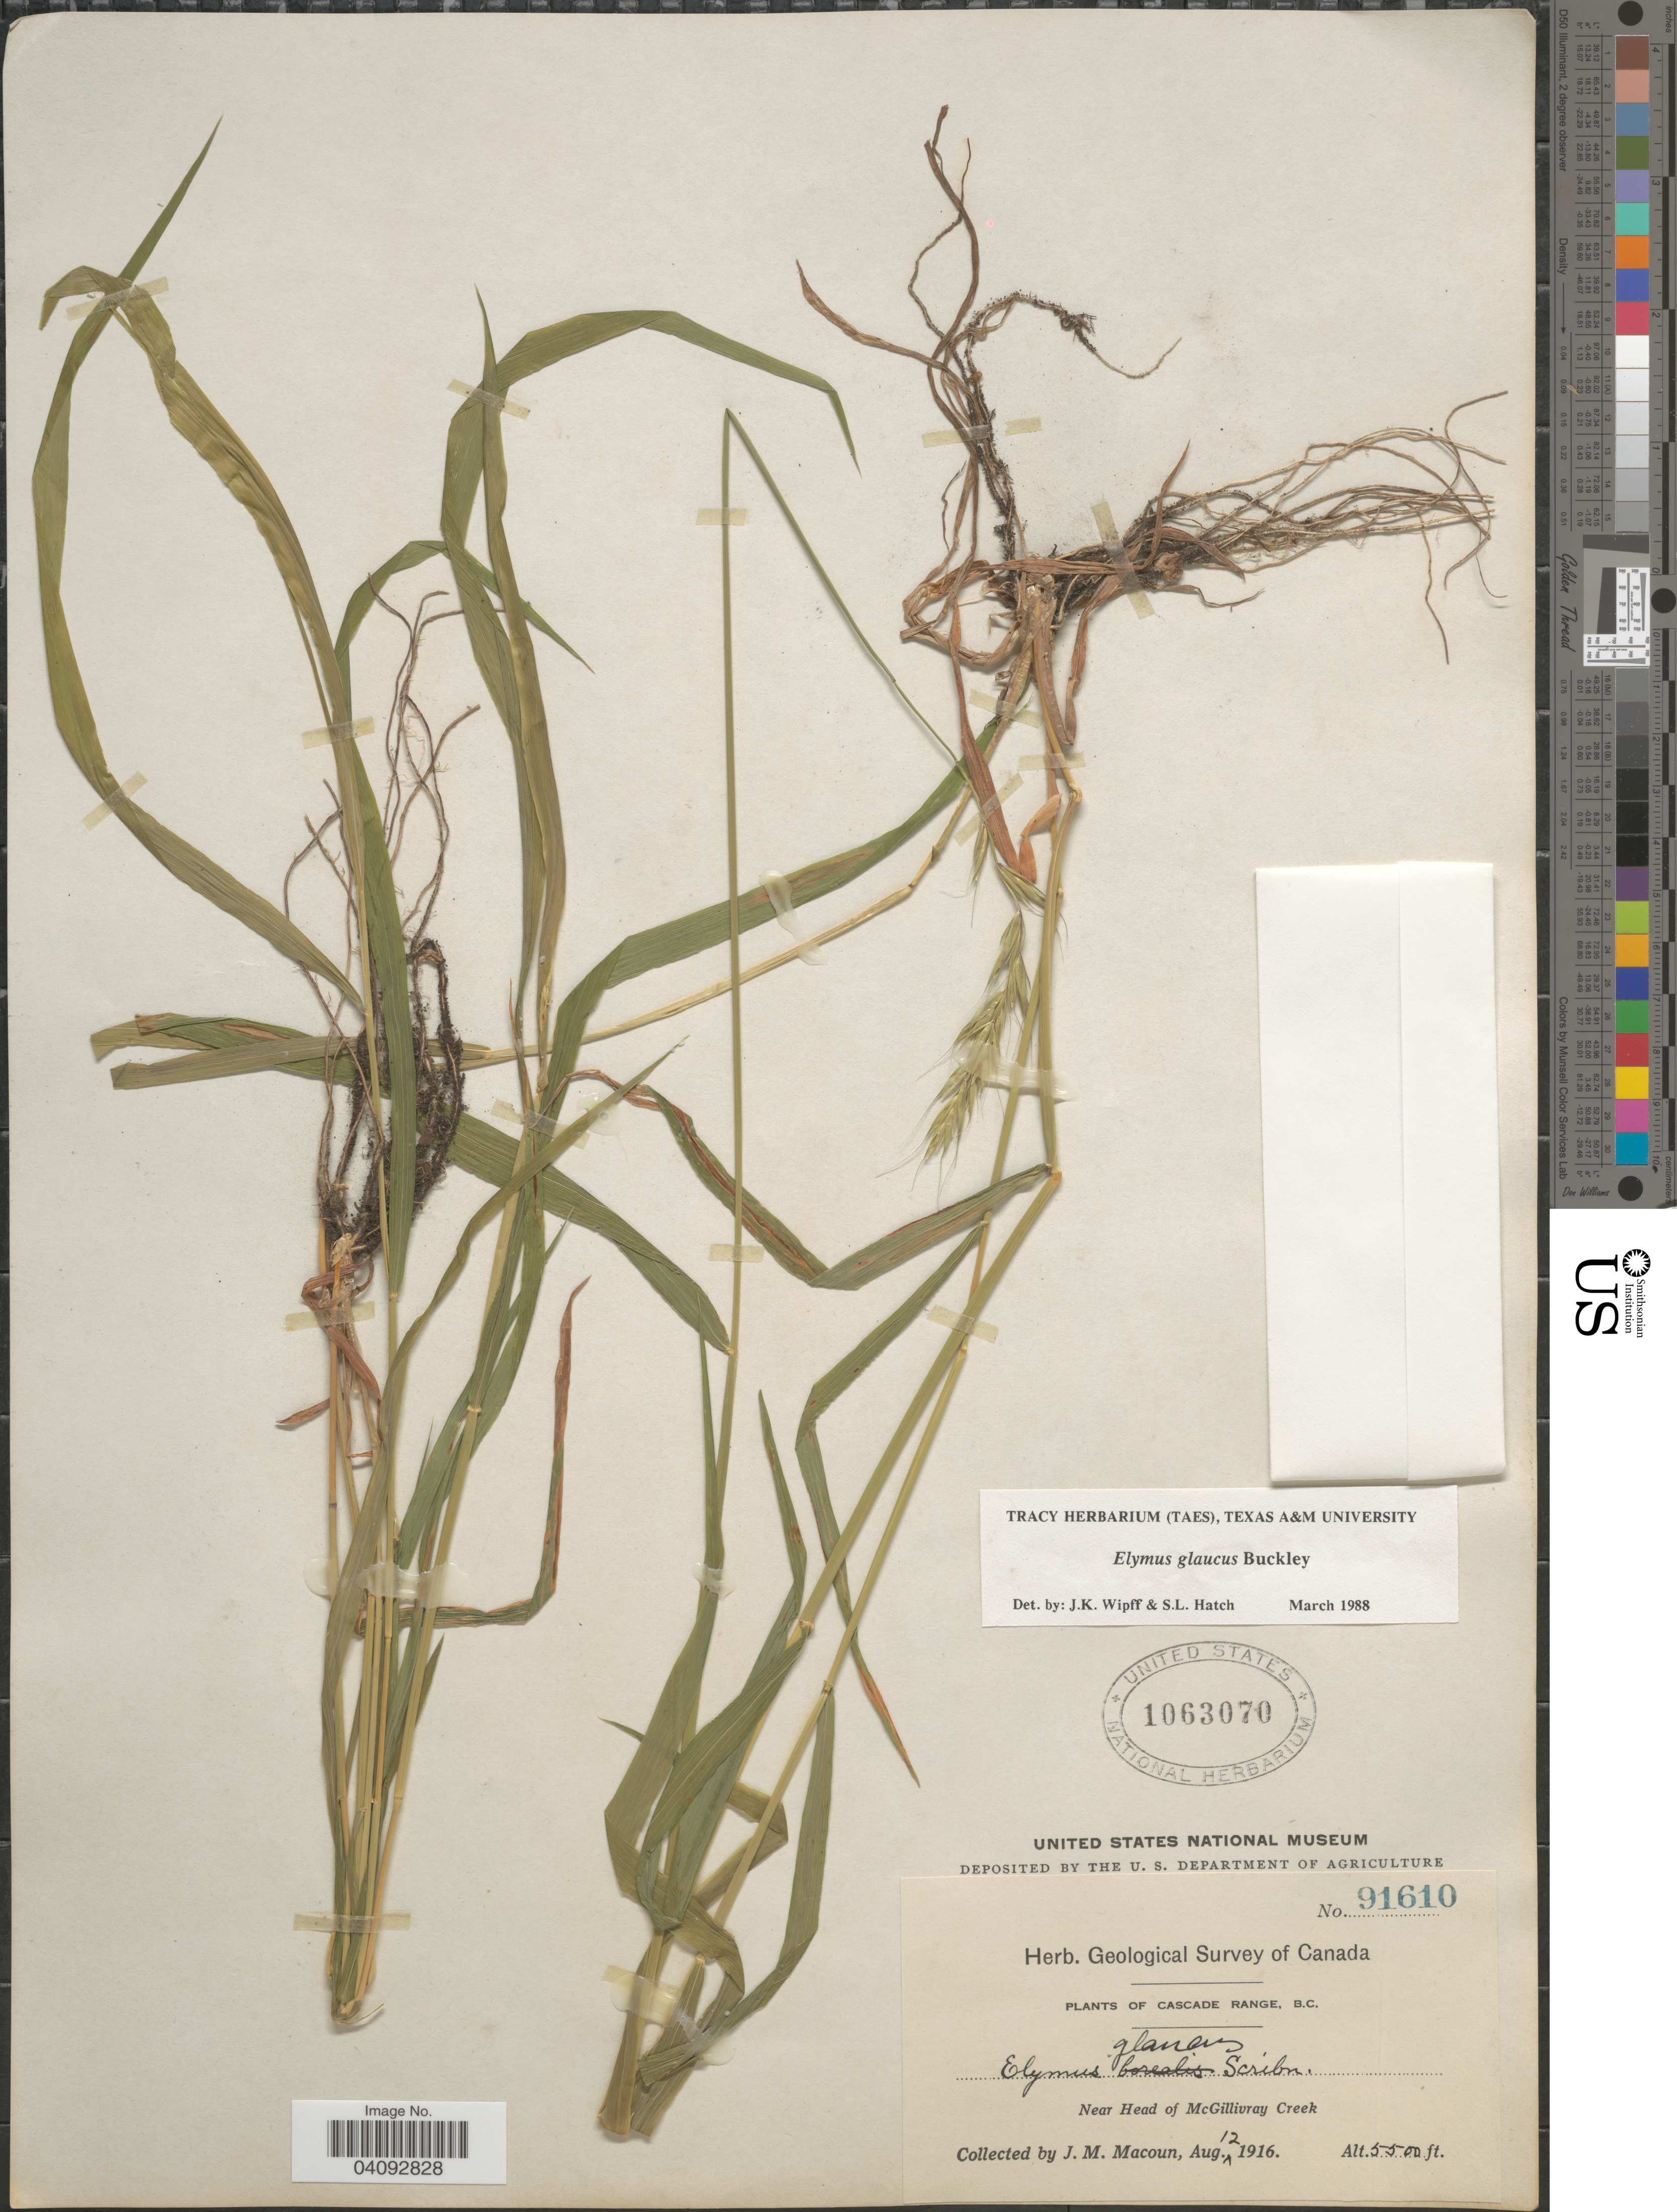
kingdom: Plantae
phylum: Tracheophyta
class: Liliopsida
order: Poales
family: Poaceae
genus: Elymus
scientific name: Elymus glaucus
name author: Buckley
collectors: J. M. Macoun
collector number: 91610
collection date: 1916-08-12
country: Canada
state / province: British Columbia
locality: Geological Survey of Canada. Cascade Range. Near Head of McGillivray Creek.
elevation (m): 1676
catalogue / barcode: US 1063070